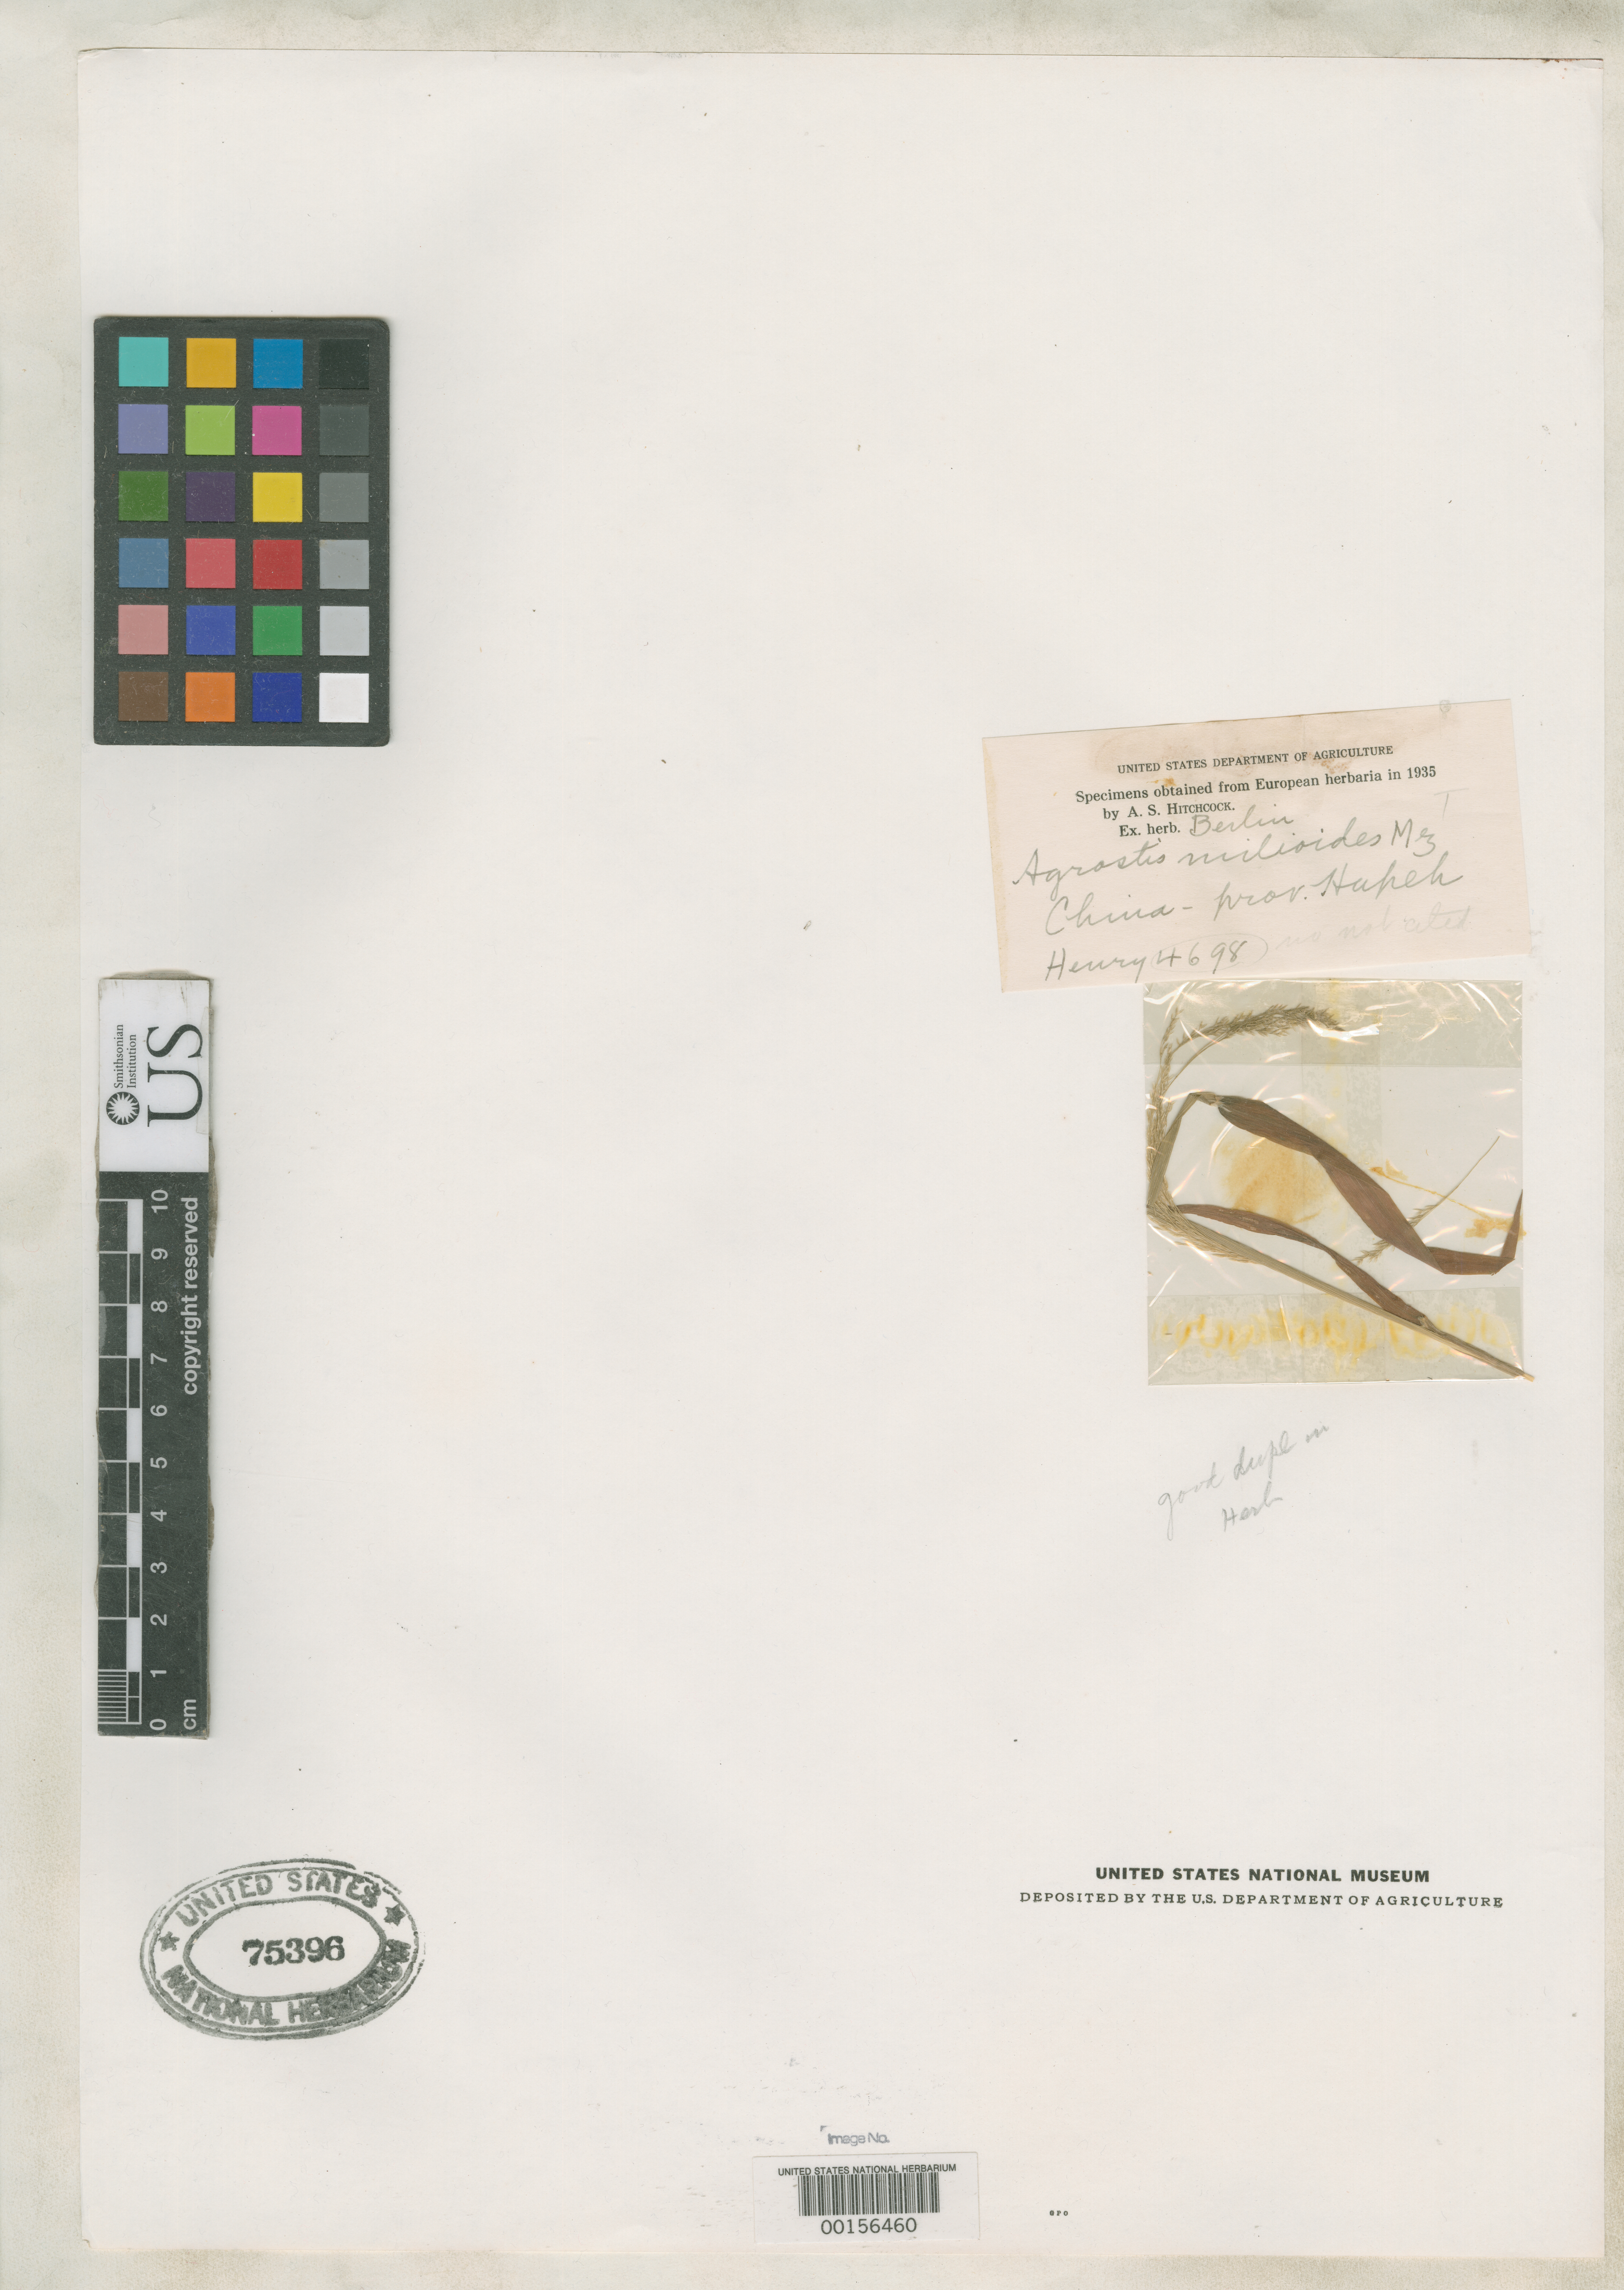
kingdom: Plantae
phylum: Tracheophyta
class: Liliopsida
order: Poales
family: Poaceae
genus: Agrostis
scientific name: Agrostis milioides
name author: Mez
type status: Type Fragment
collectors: A. Henry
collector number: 4698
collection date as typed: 1885-88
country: China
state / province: Hubei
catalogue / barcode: US 75396